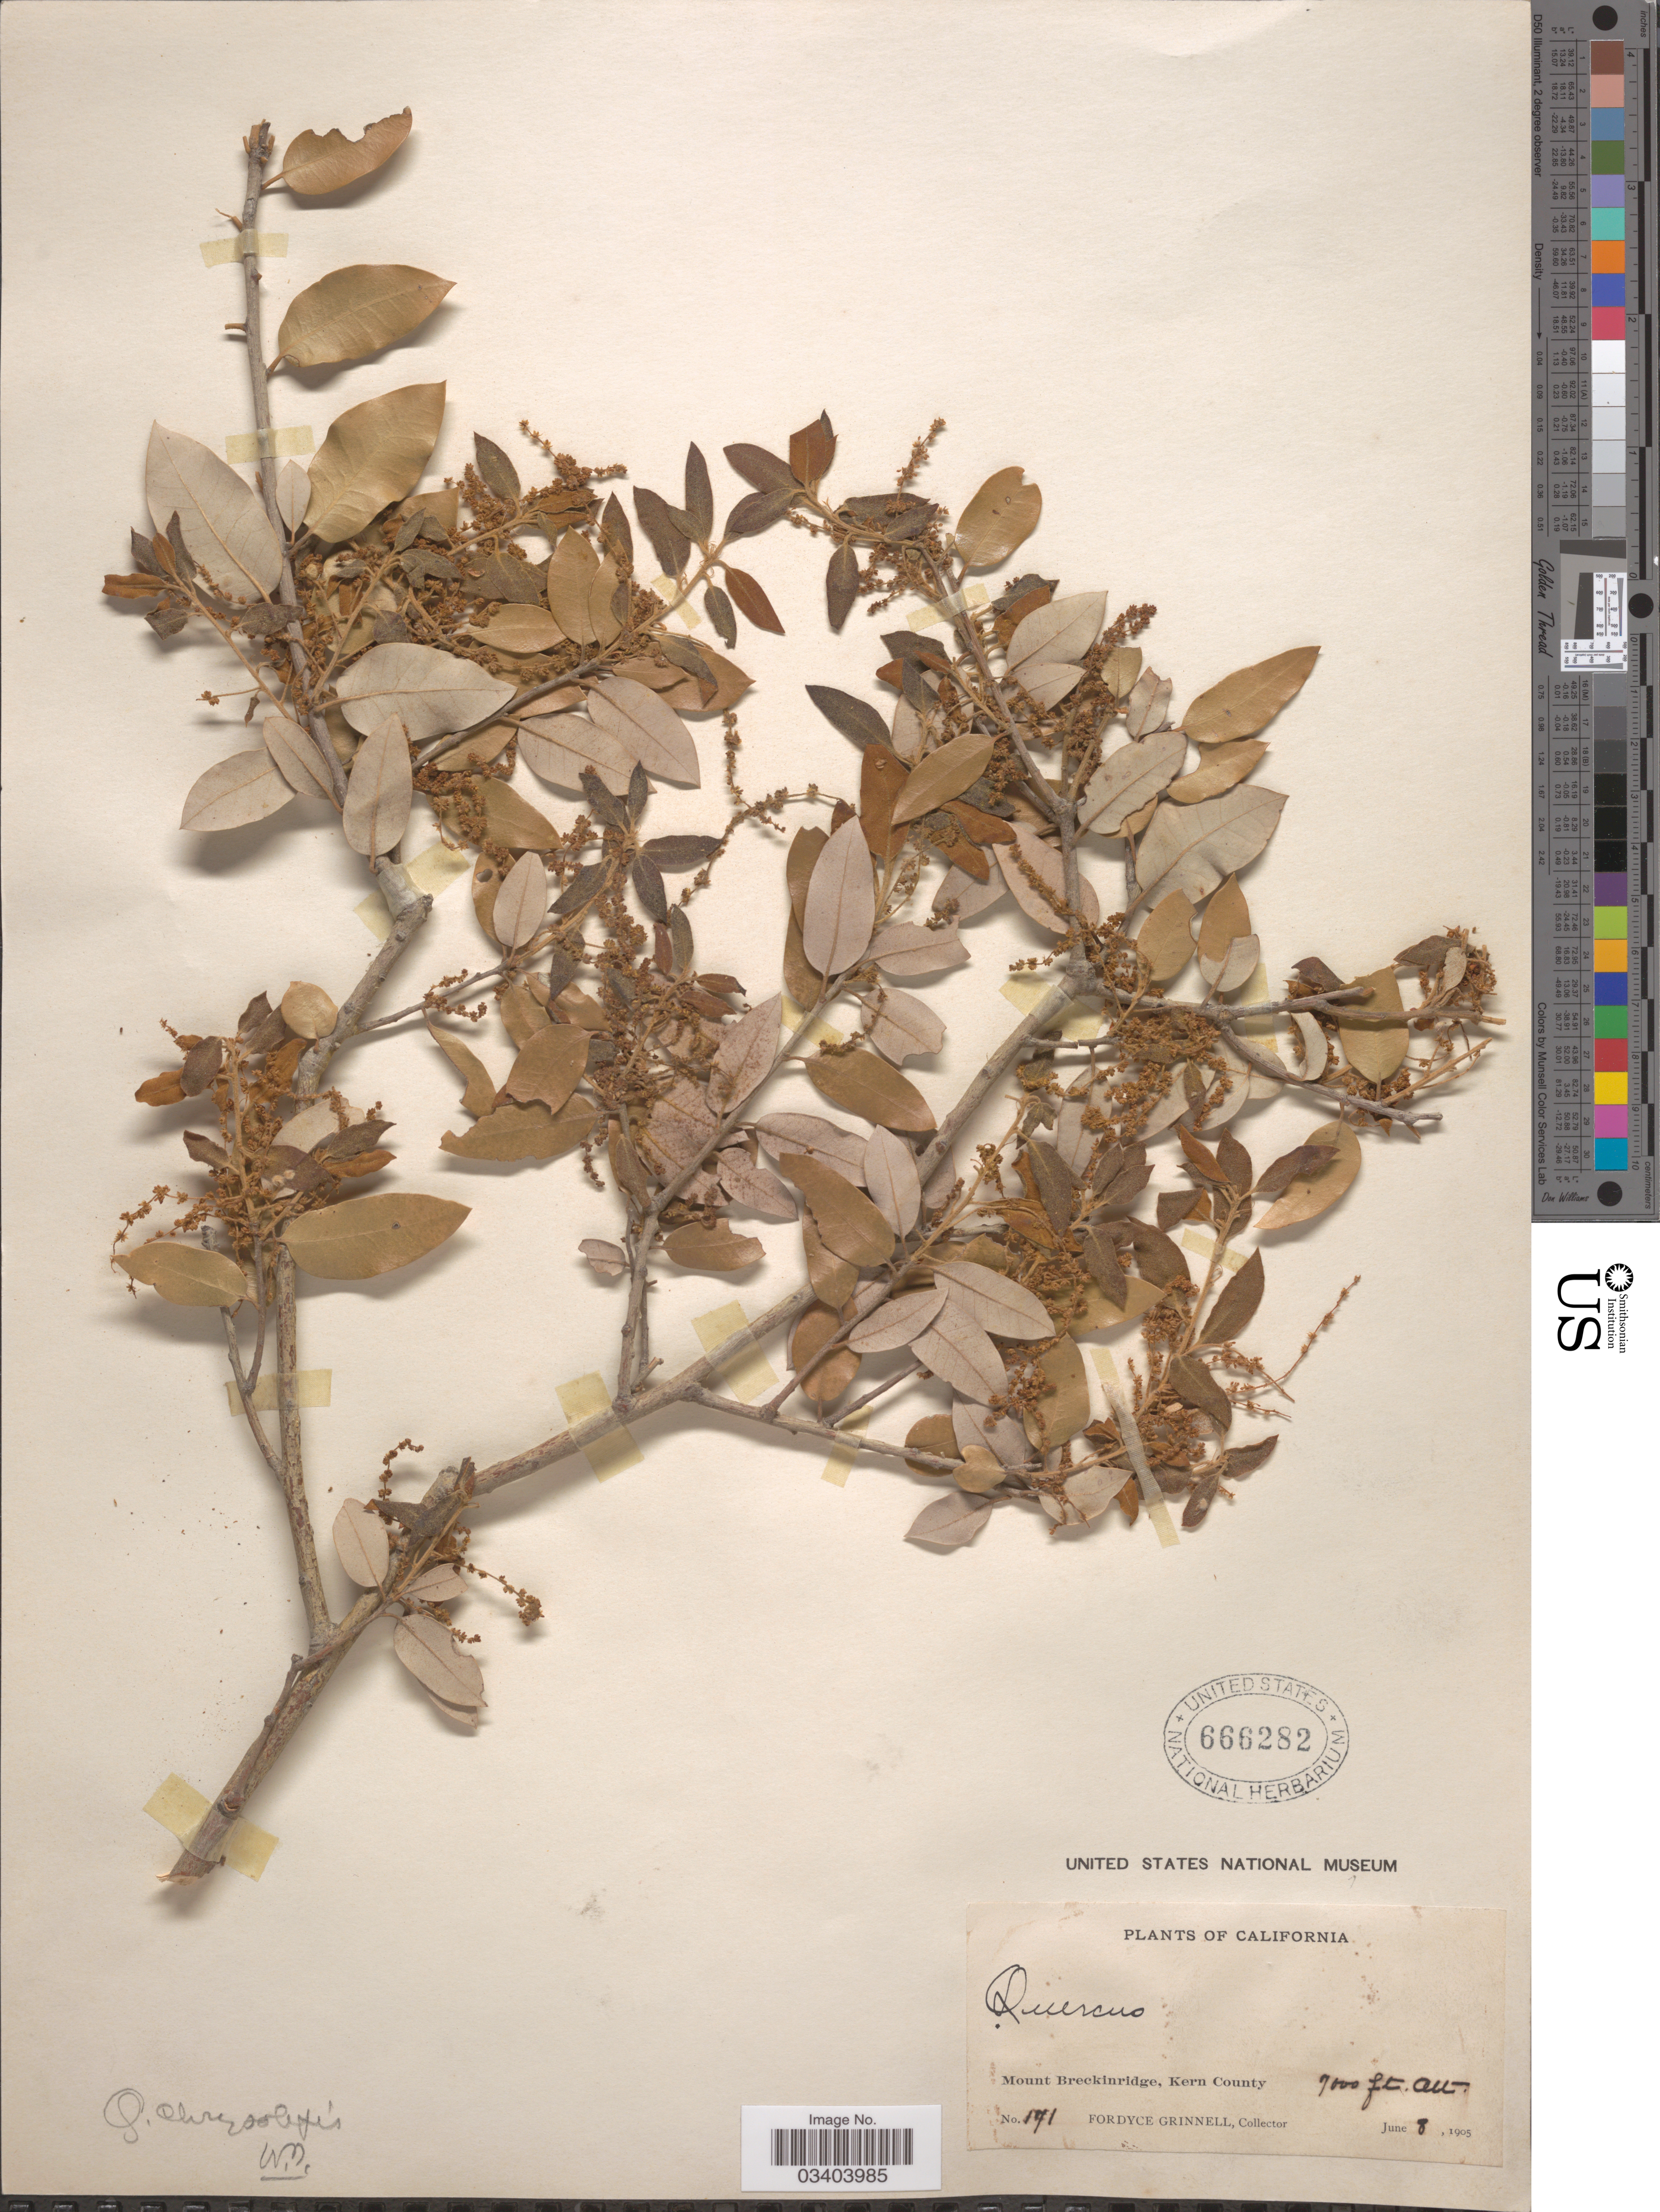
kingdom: Plantae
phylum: Tracheophyta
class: Magnoliopsida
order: Fagales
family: Fagaceae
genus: Quercus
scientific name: Quercus chrysolepis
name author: Liebm.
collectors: F. Grinnell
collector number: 171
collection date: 1905-06-08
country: United States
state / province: California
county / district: Kern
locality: Mount Breckinridge, Kern County.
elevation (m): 2134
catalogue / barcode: US 666282